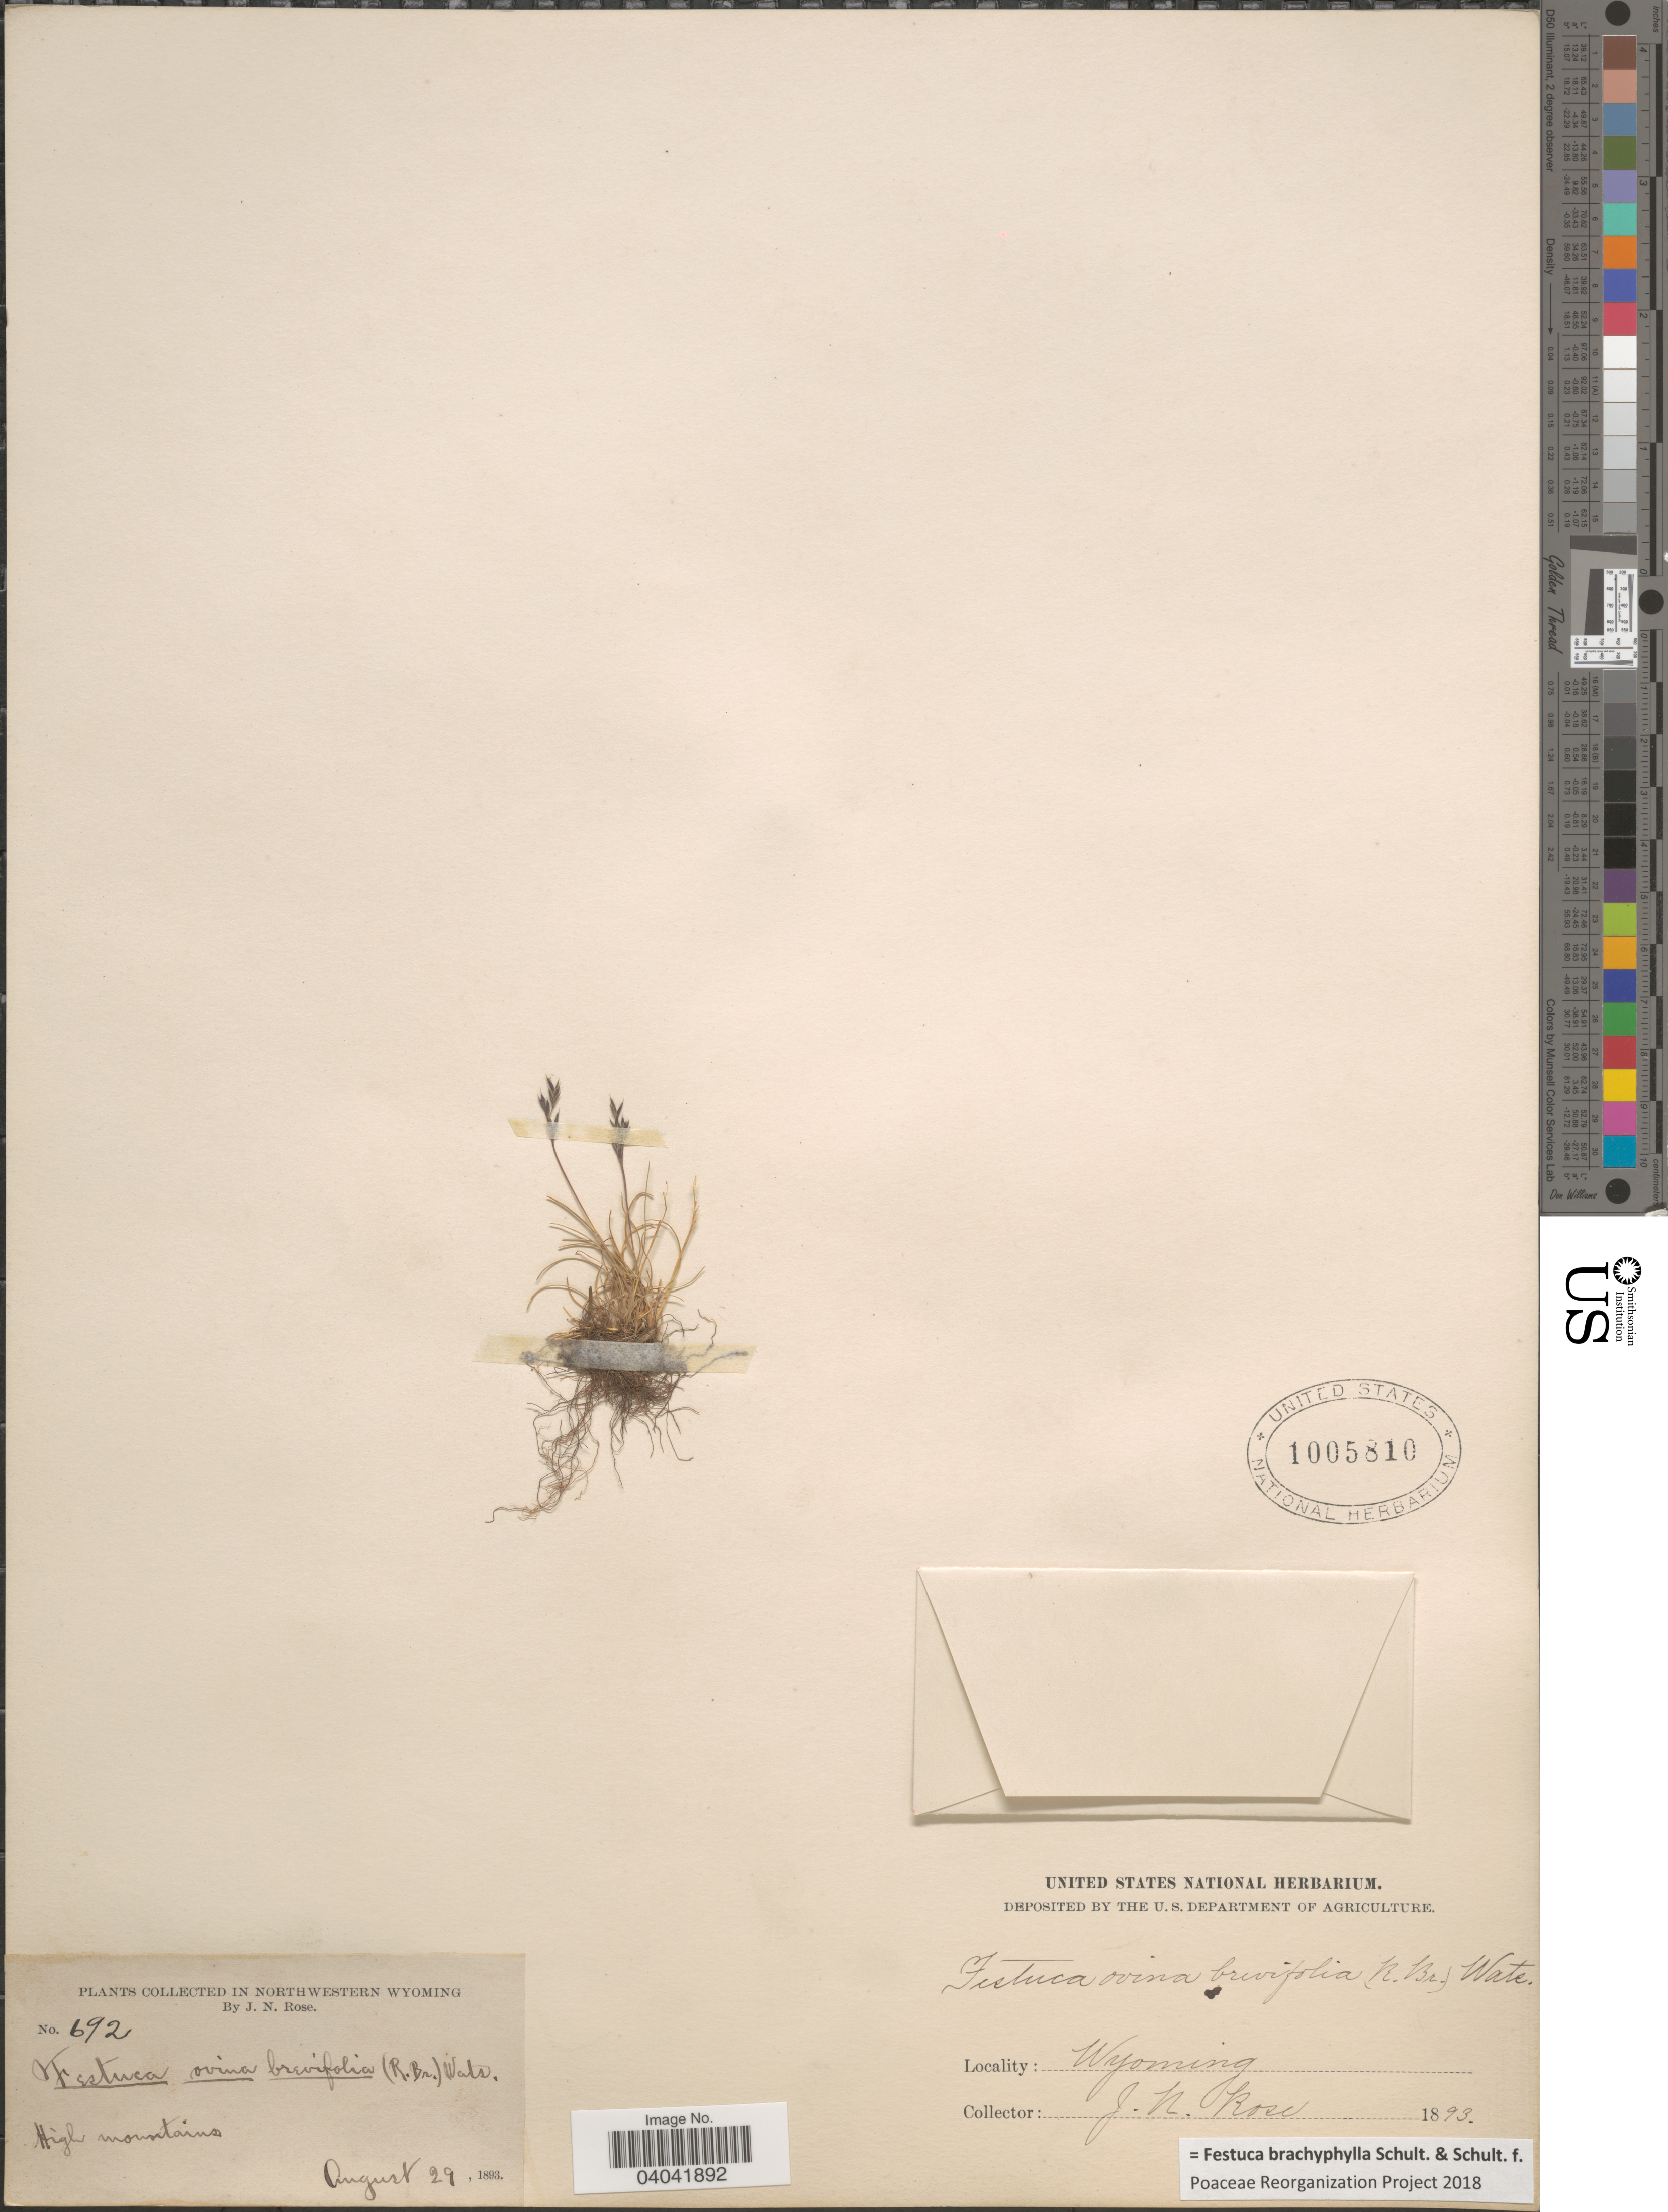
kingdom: Plantae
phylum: Tracheophyta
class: Liliopsida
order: Poales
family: Poaceae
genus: Festuca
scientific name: Festuca brachyphylla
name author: Schult. & Schult. f.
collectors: J. N. Rose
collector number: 692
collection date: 1893-08-29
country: United States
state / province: Wyoming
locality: In Northwestern Wyoming. High mountains.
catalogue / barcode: US 1005810